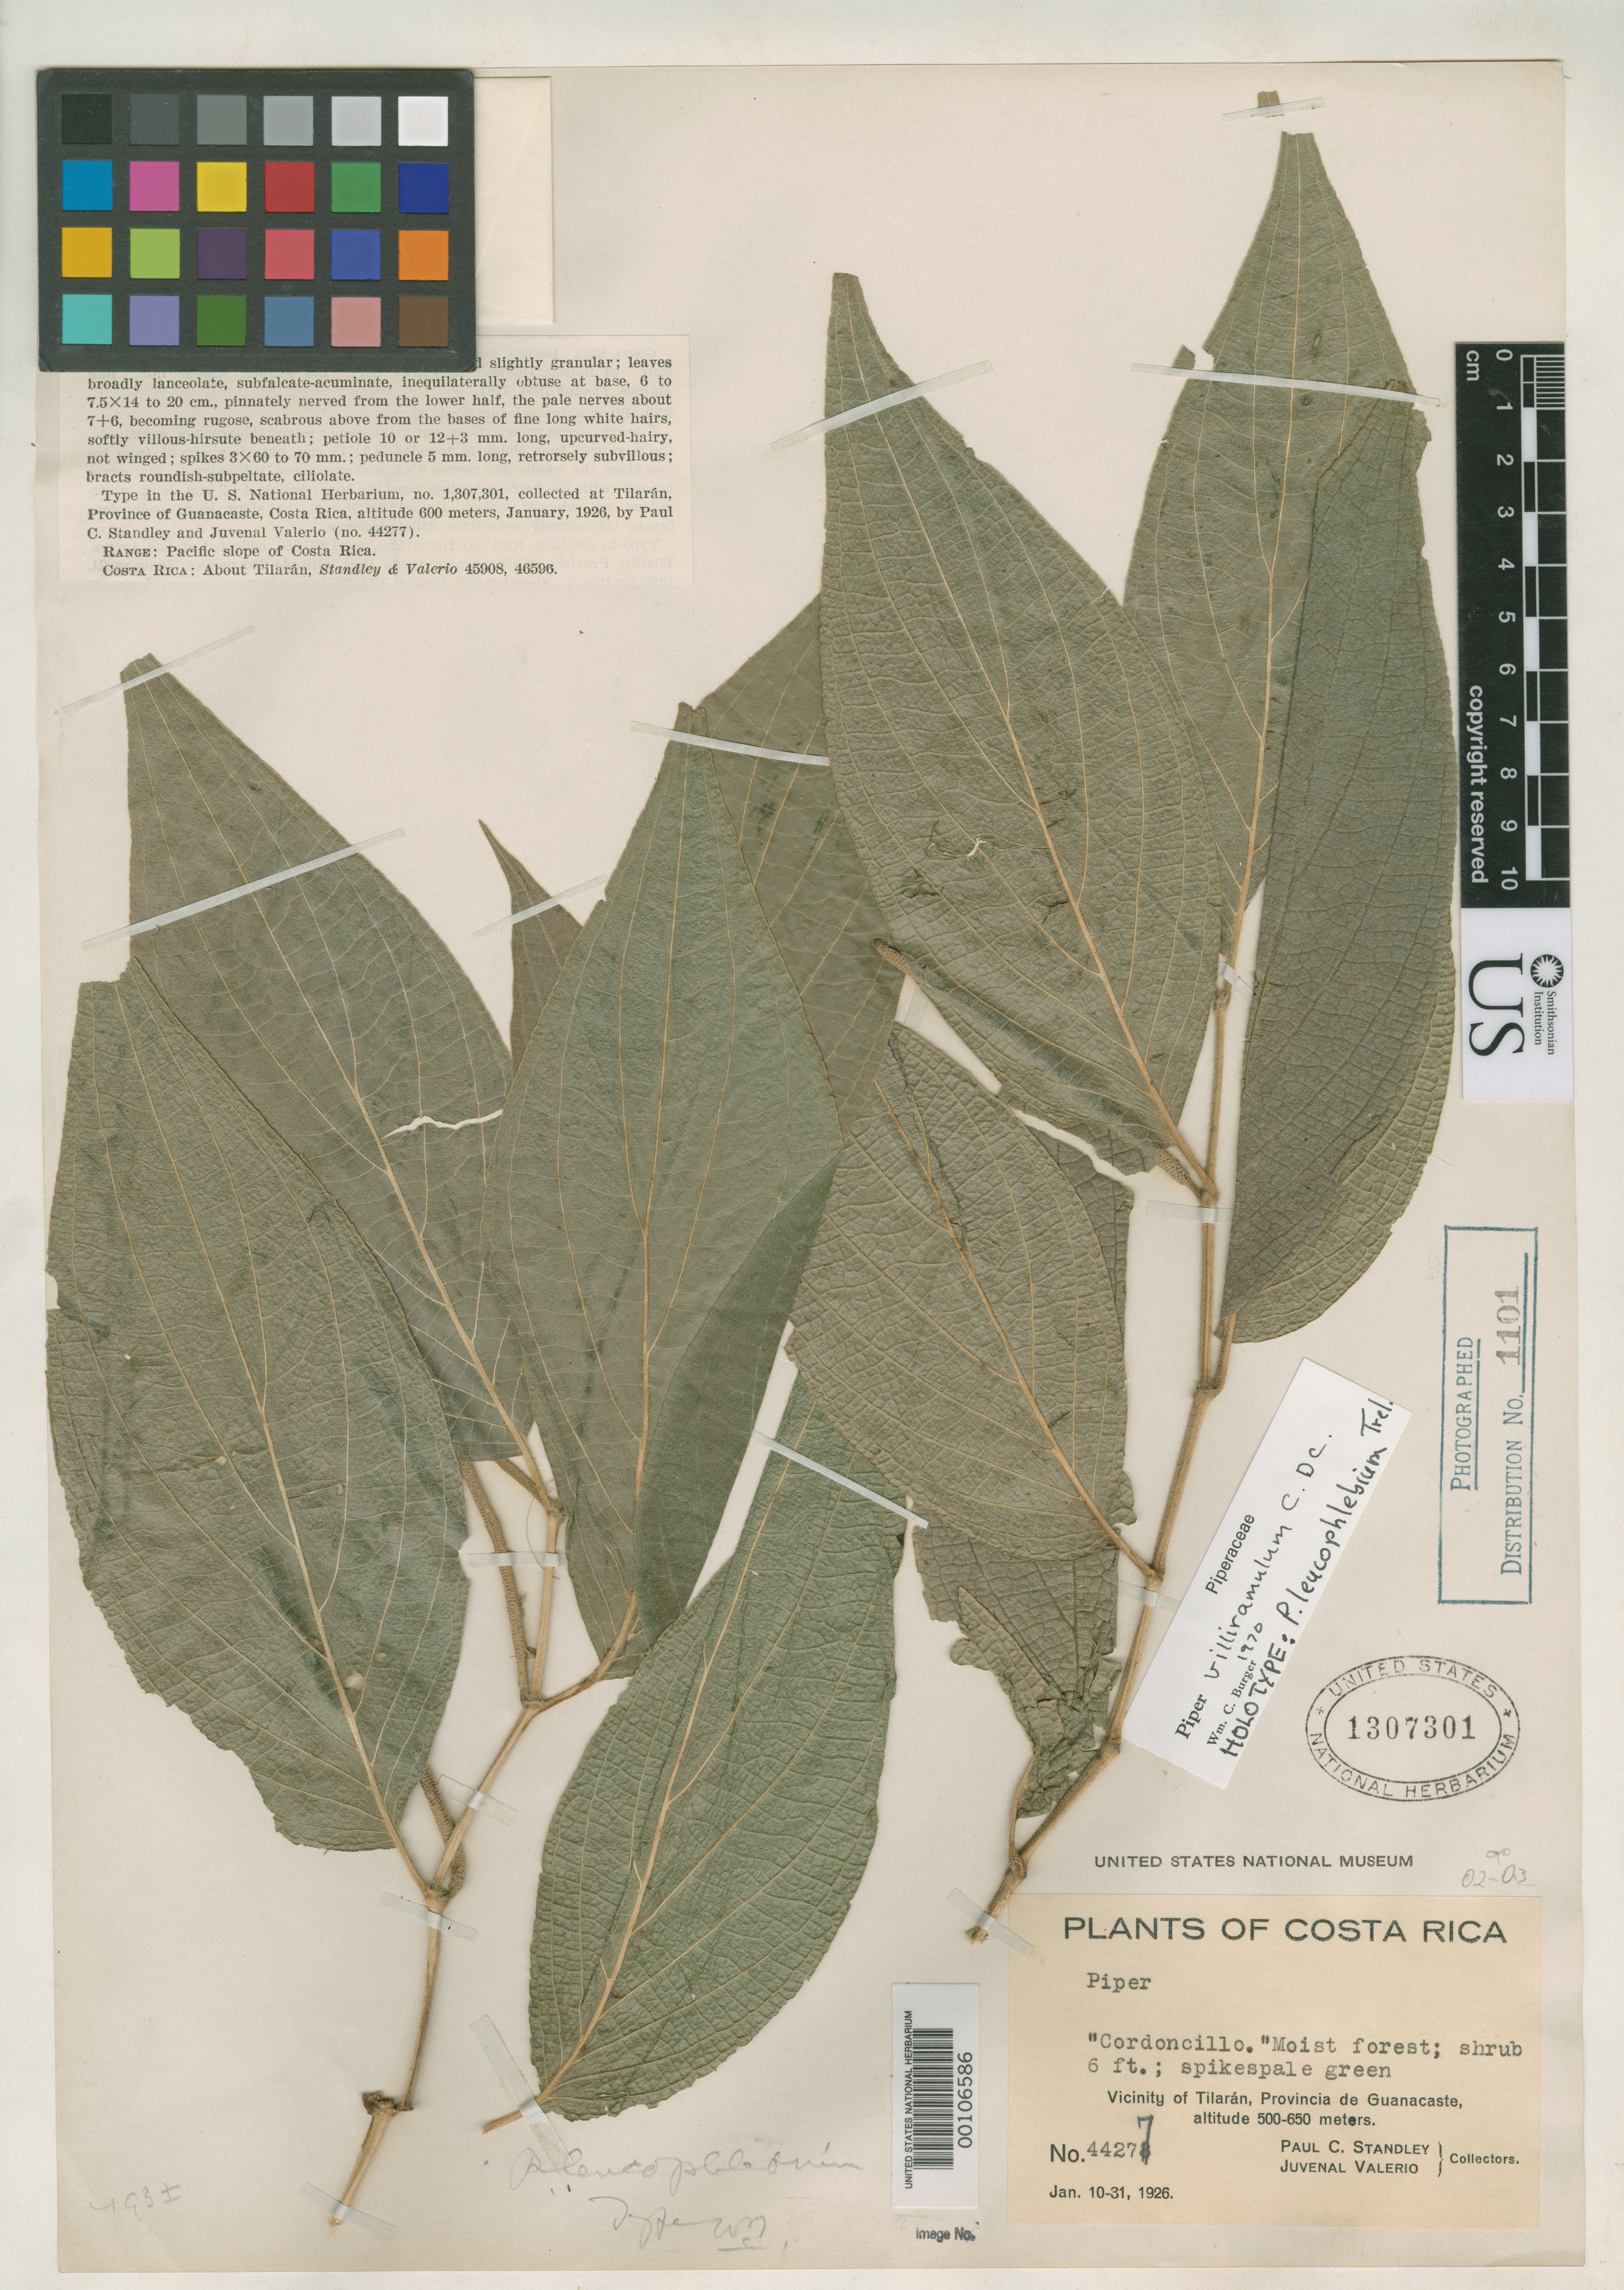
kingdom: Plantae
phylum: Tracheophyta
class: Magnoliopsida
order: Piperales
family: Piperaceae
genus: Piper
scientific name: Piper leucophlebium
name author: Trel.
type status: Holotype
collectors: P. C. Standley & J. Valerio R.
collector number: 44277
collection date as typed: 10 Jan 1926 to 31 Jan 1926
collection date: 1926-01-10/1926-01-31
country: Costa Rica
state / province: Guanacaste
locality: Vicinity of Tilaran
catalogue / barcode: US 1307301